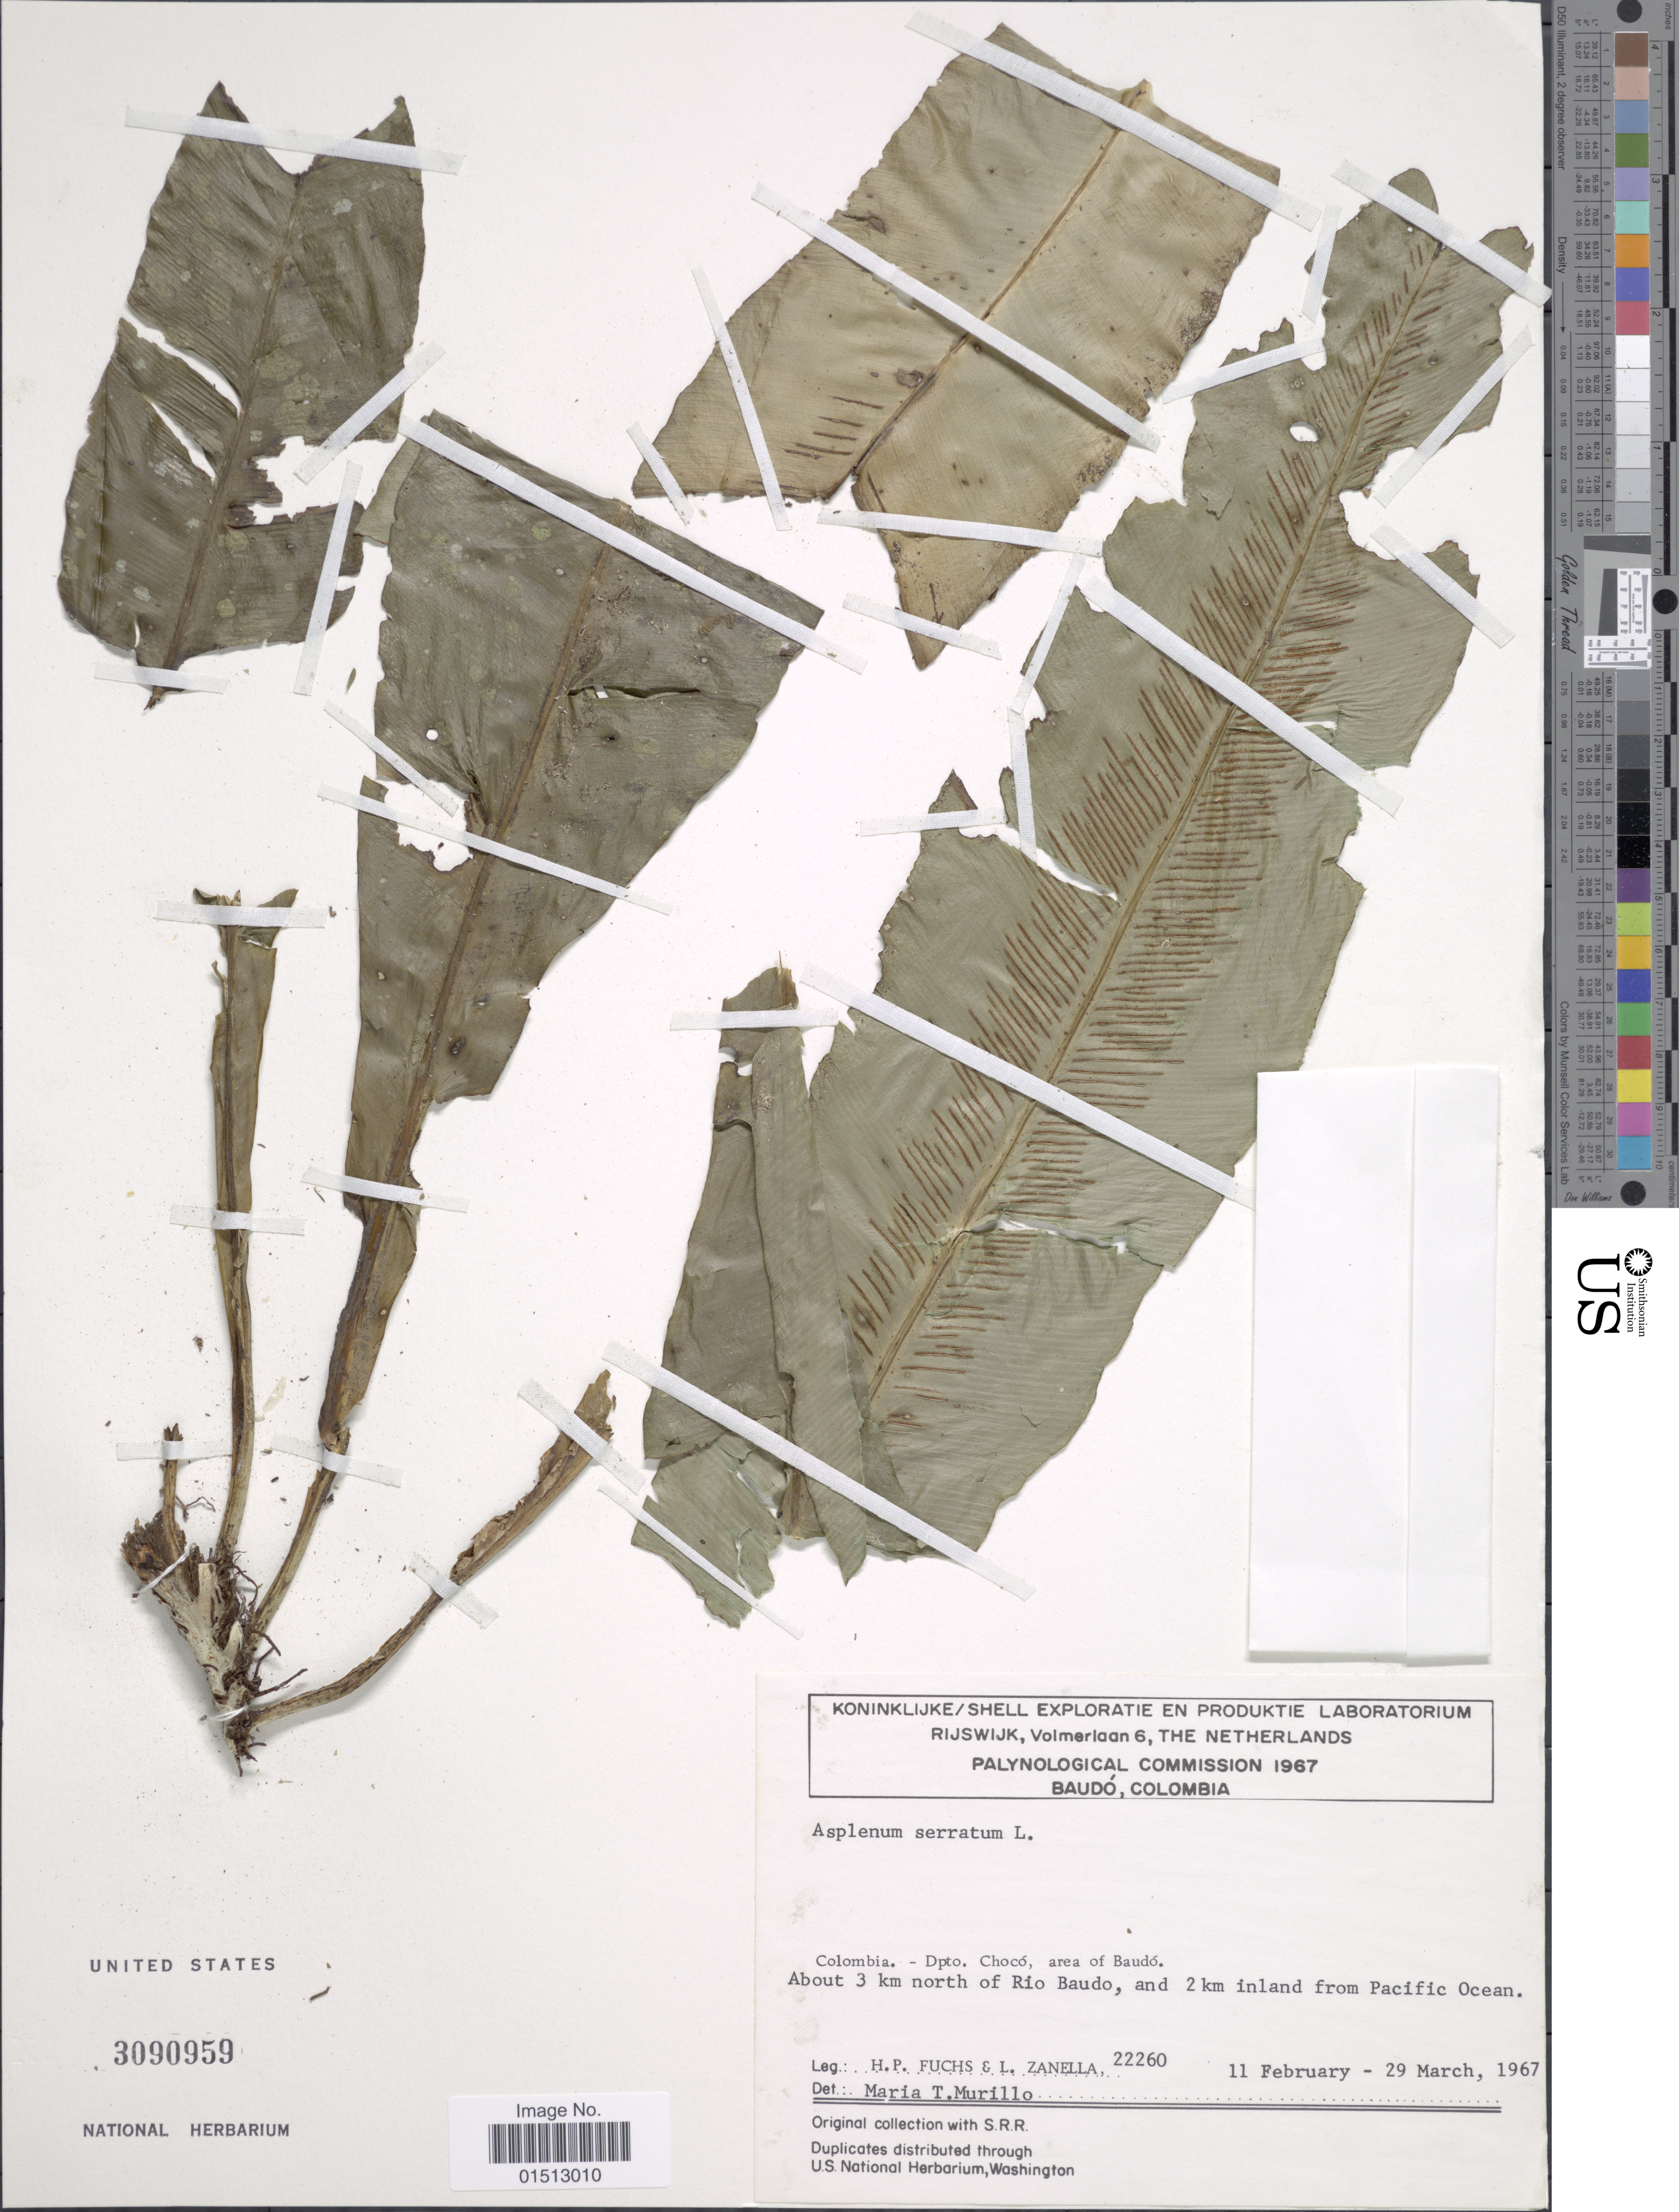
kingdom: Plantae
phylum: Tracheophyta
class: Polypodiopsida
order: Polypodiales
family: Aspleniaceae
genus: Asplenium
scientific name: Asplenium serratum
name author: L.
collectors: H. P. Fuchs & L. Zanella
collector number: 22260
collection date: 1967-02-11/1967-03-29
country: Colombia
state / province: Chocó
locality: Colombia,- Dpto. Choco,area of Baudo About 3 km north of Rio Baudo, and 2 km inland from Pacific Ocean.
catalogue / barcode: US 3090959